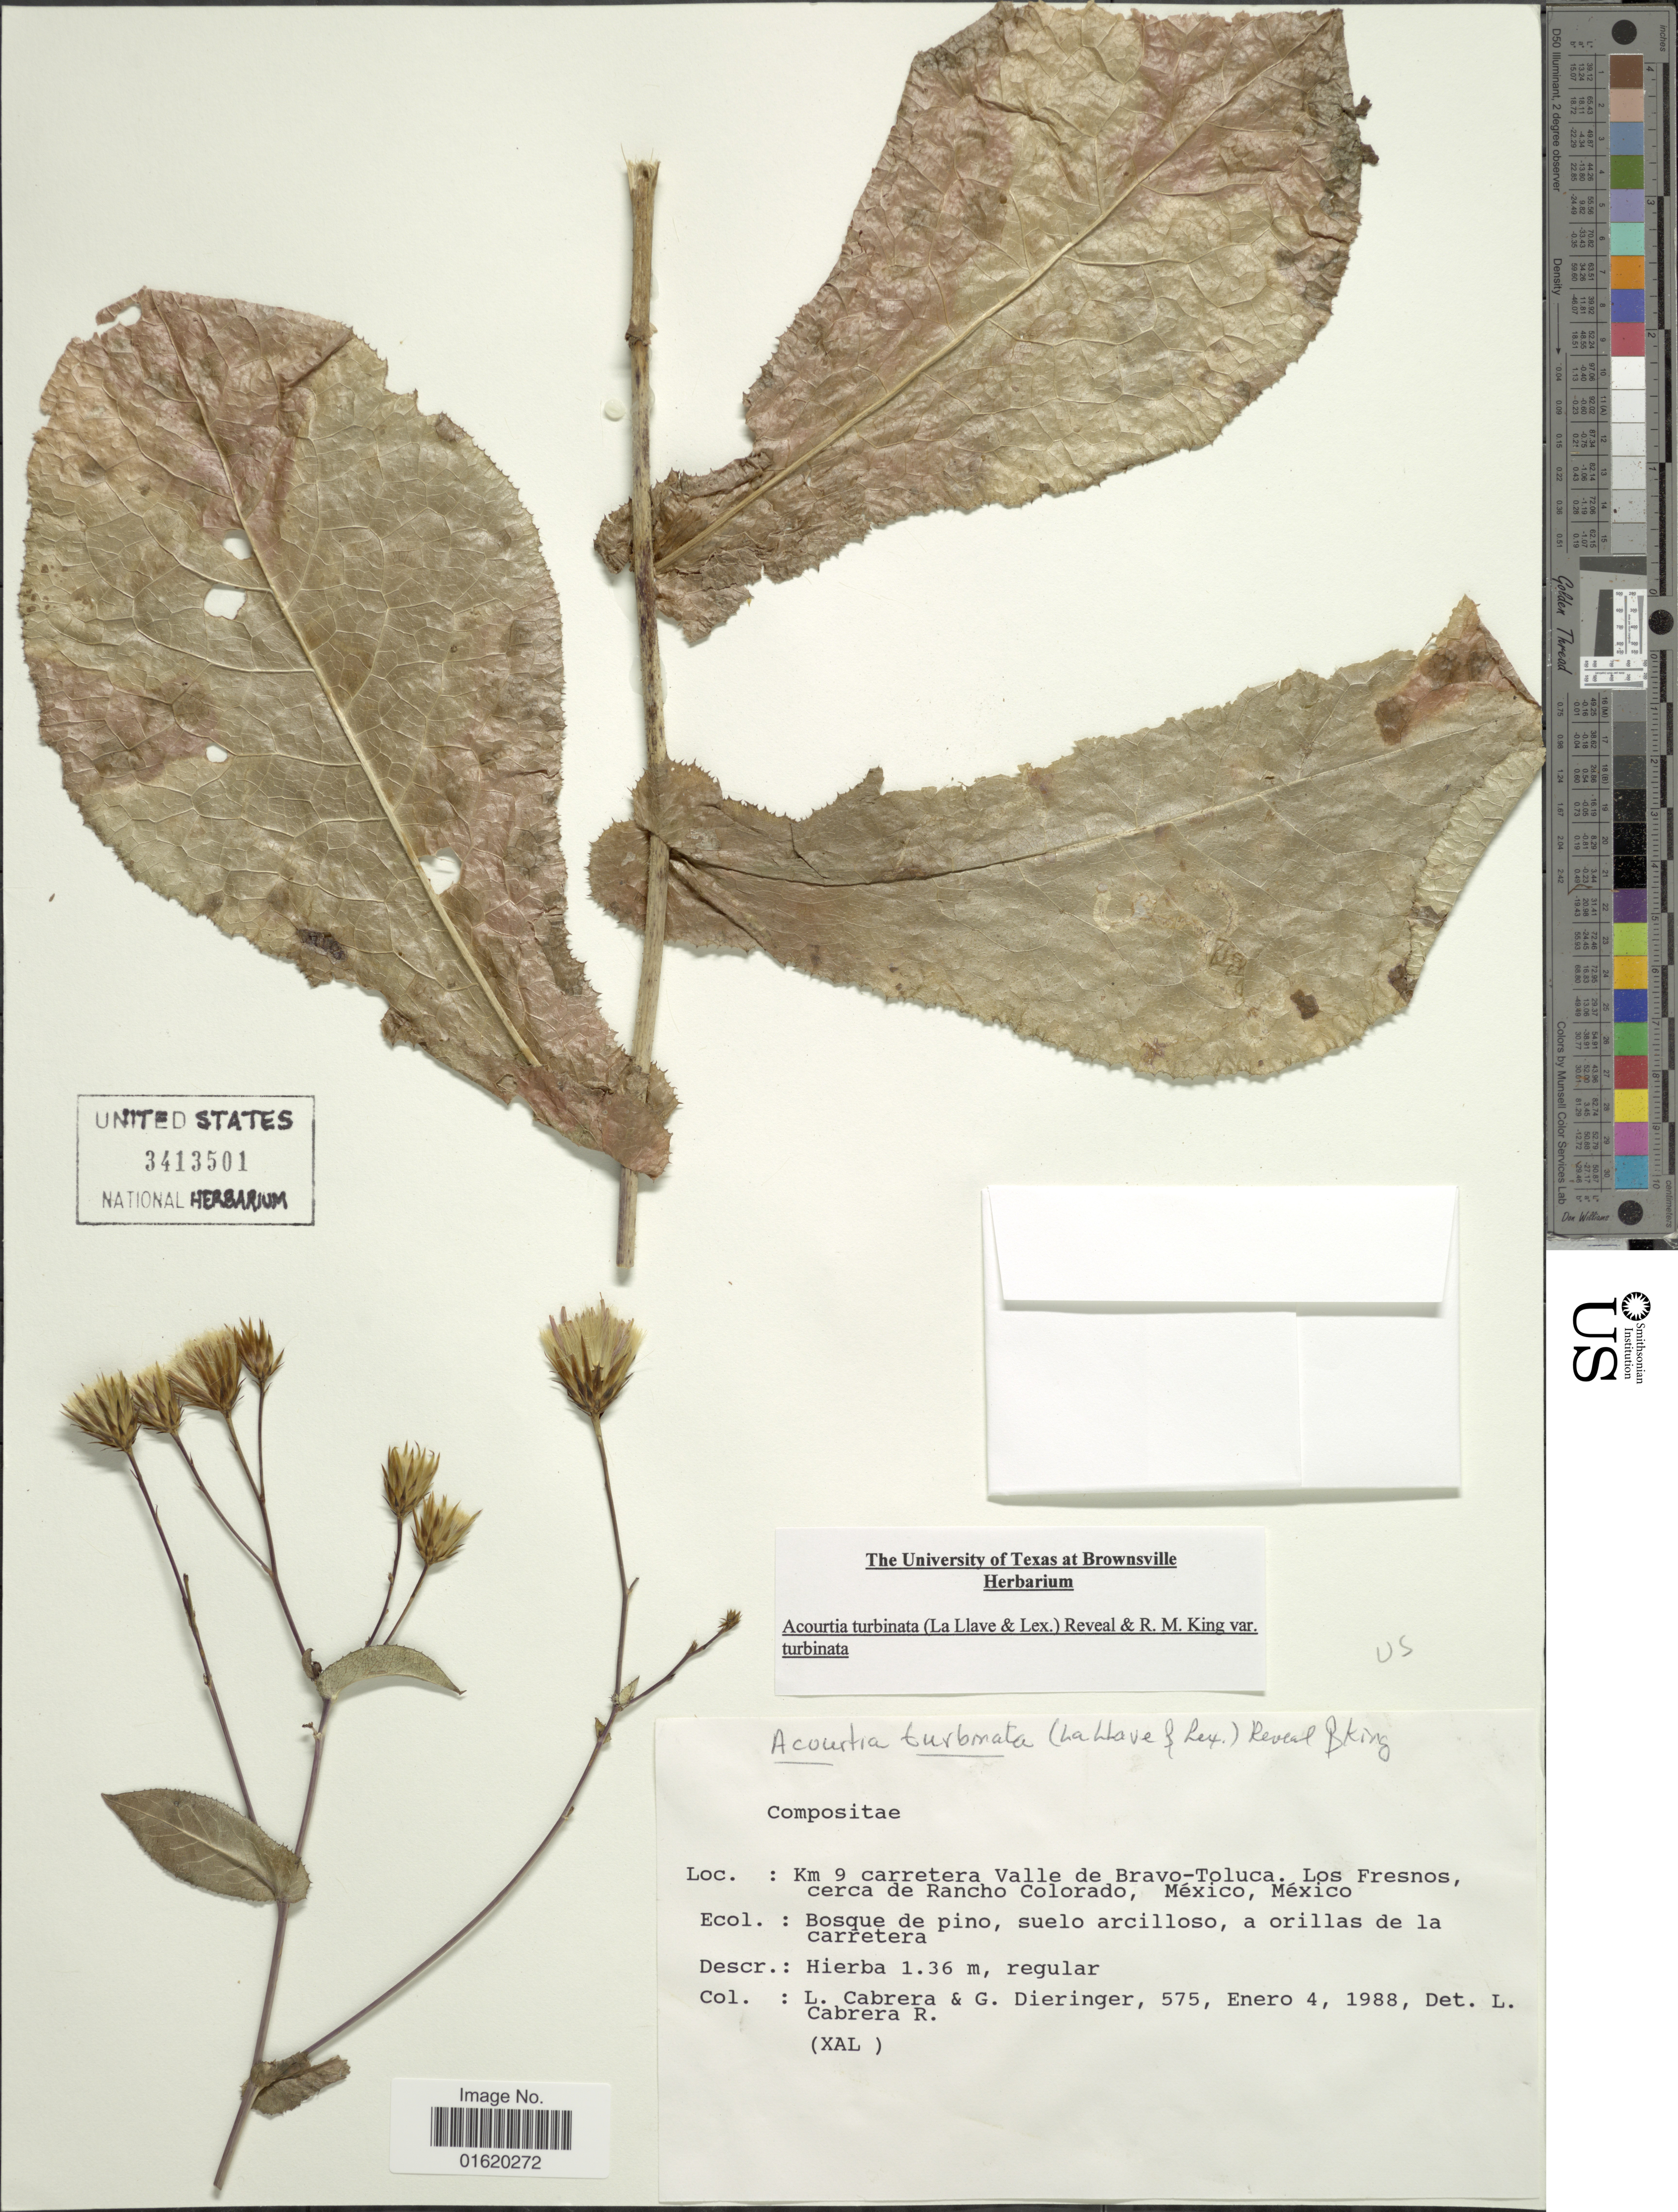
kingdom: Plantae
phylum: Tracheophyta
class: Magnoliopsida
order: Asterales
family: Asteraceae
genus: Acourtia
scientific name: Acourtia turbinata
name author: (La Llave & Lex.) Reveal & R.M. King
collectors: L. Cabrera & G. Dieringer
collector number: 575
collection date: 1988-01-04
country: Mexico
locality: Km 9 carretera Valle de Bravo-Toluca, Los Fresnos, cerca de Rancho Colorado, México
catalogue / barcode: US 3413501